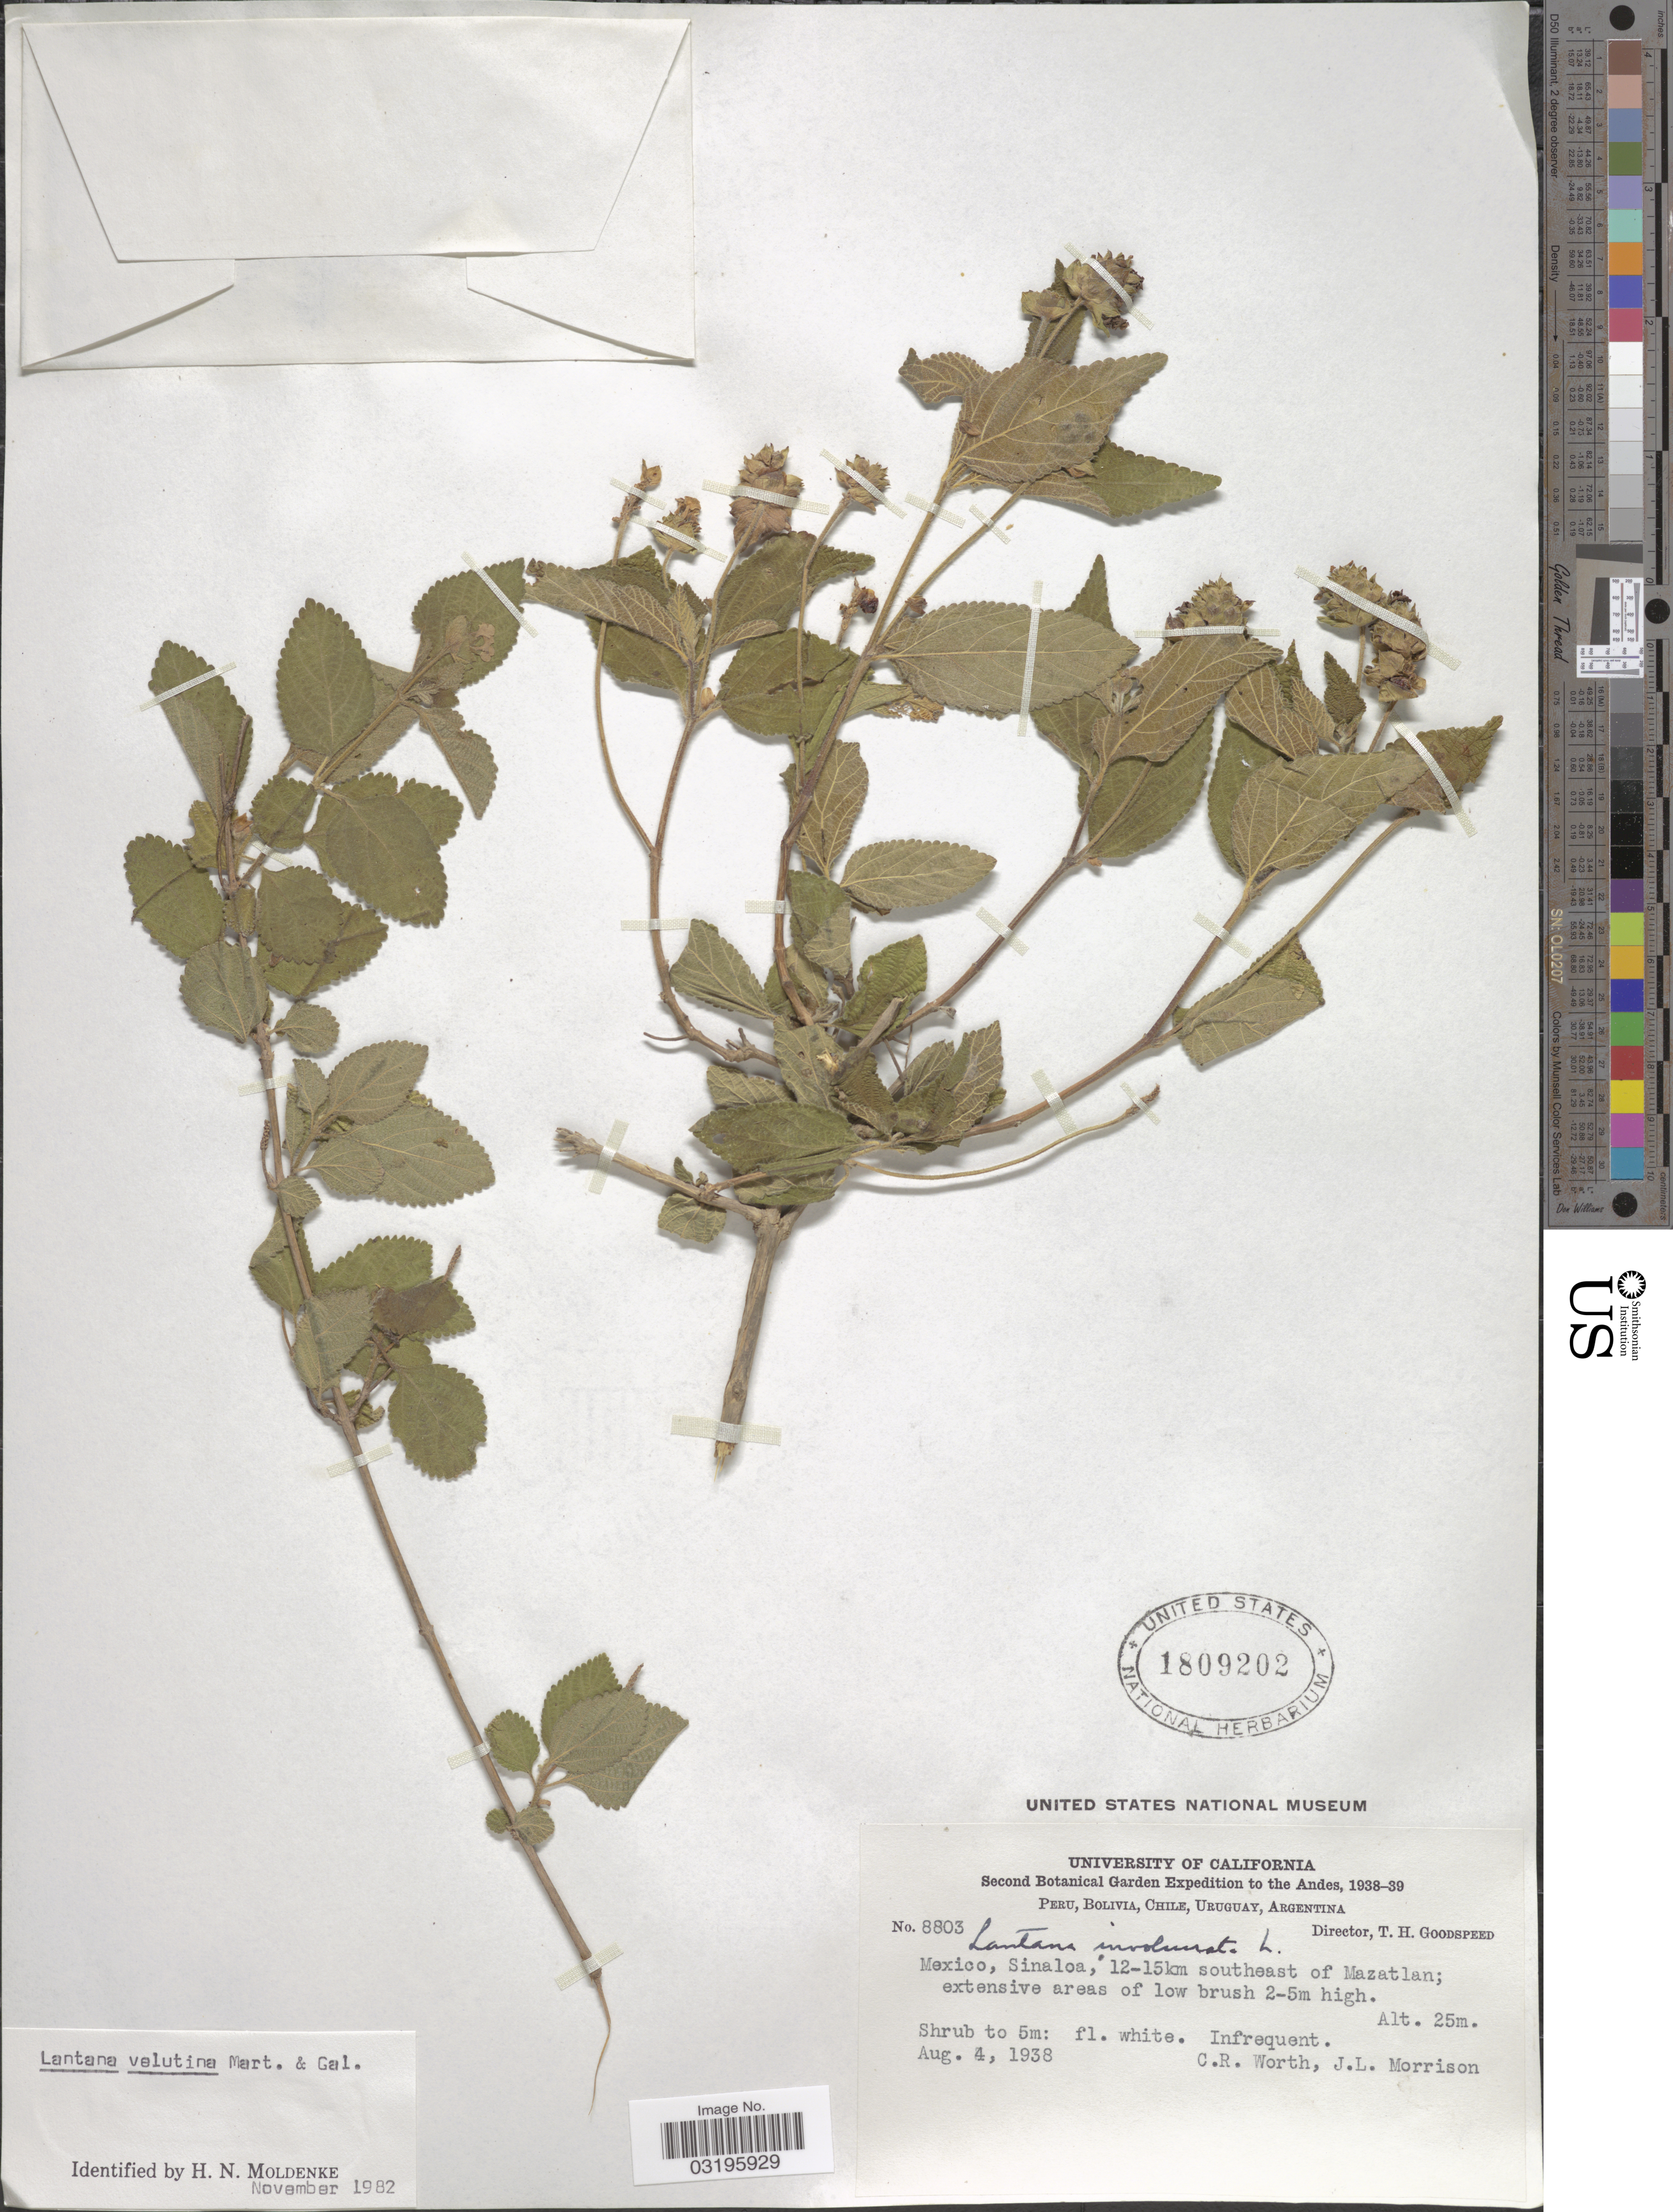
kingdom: Plantae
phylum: Tracheophyta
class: Magnoliopsida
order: Lamiales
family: Verbenaceae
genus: Lantana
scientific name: Lantana velutina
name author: M. Martens & Galeotti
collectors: C. R. Worth & J. Morrison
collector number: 8803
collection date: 1938-08-04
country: Mexico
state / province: Sinaloa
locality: Andes. 12-15km southeast of Mazatlan.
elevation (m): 25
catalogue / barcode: US 1809202